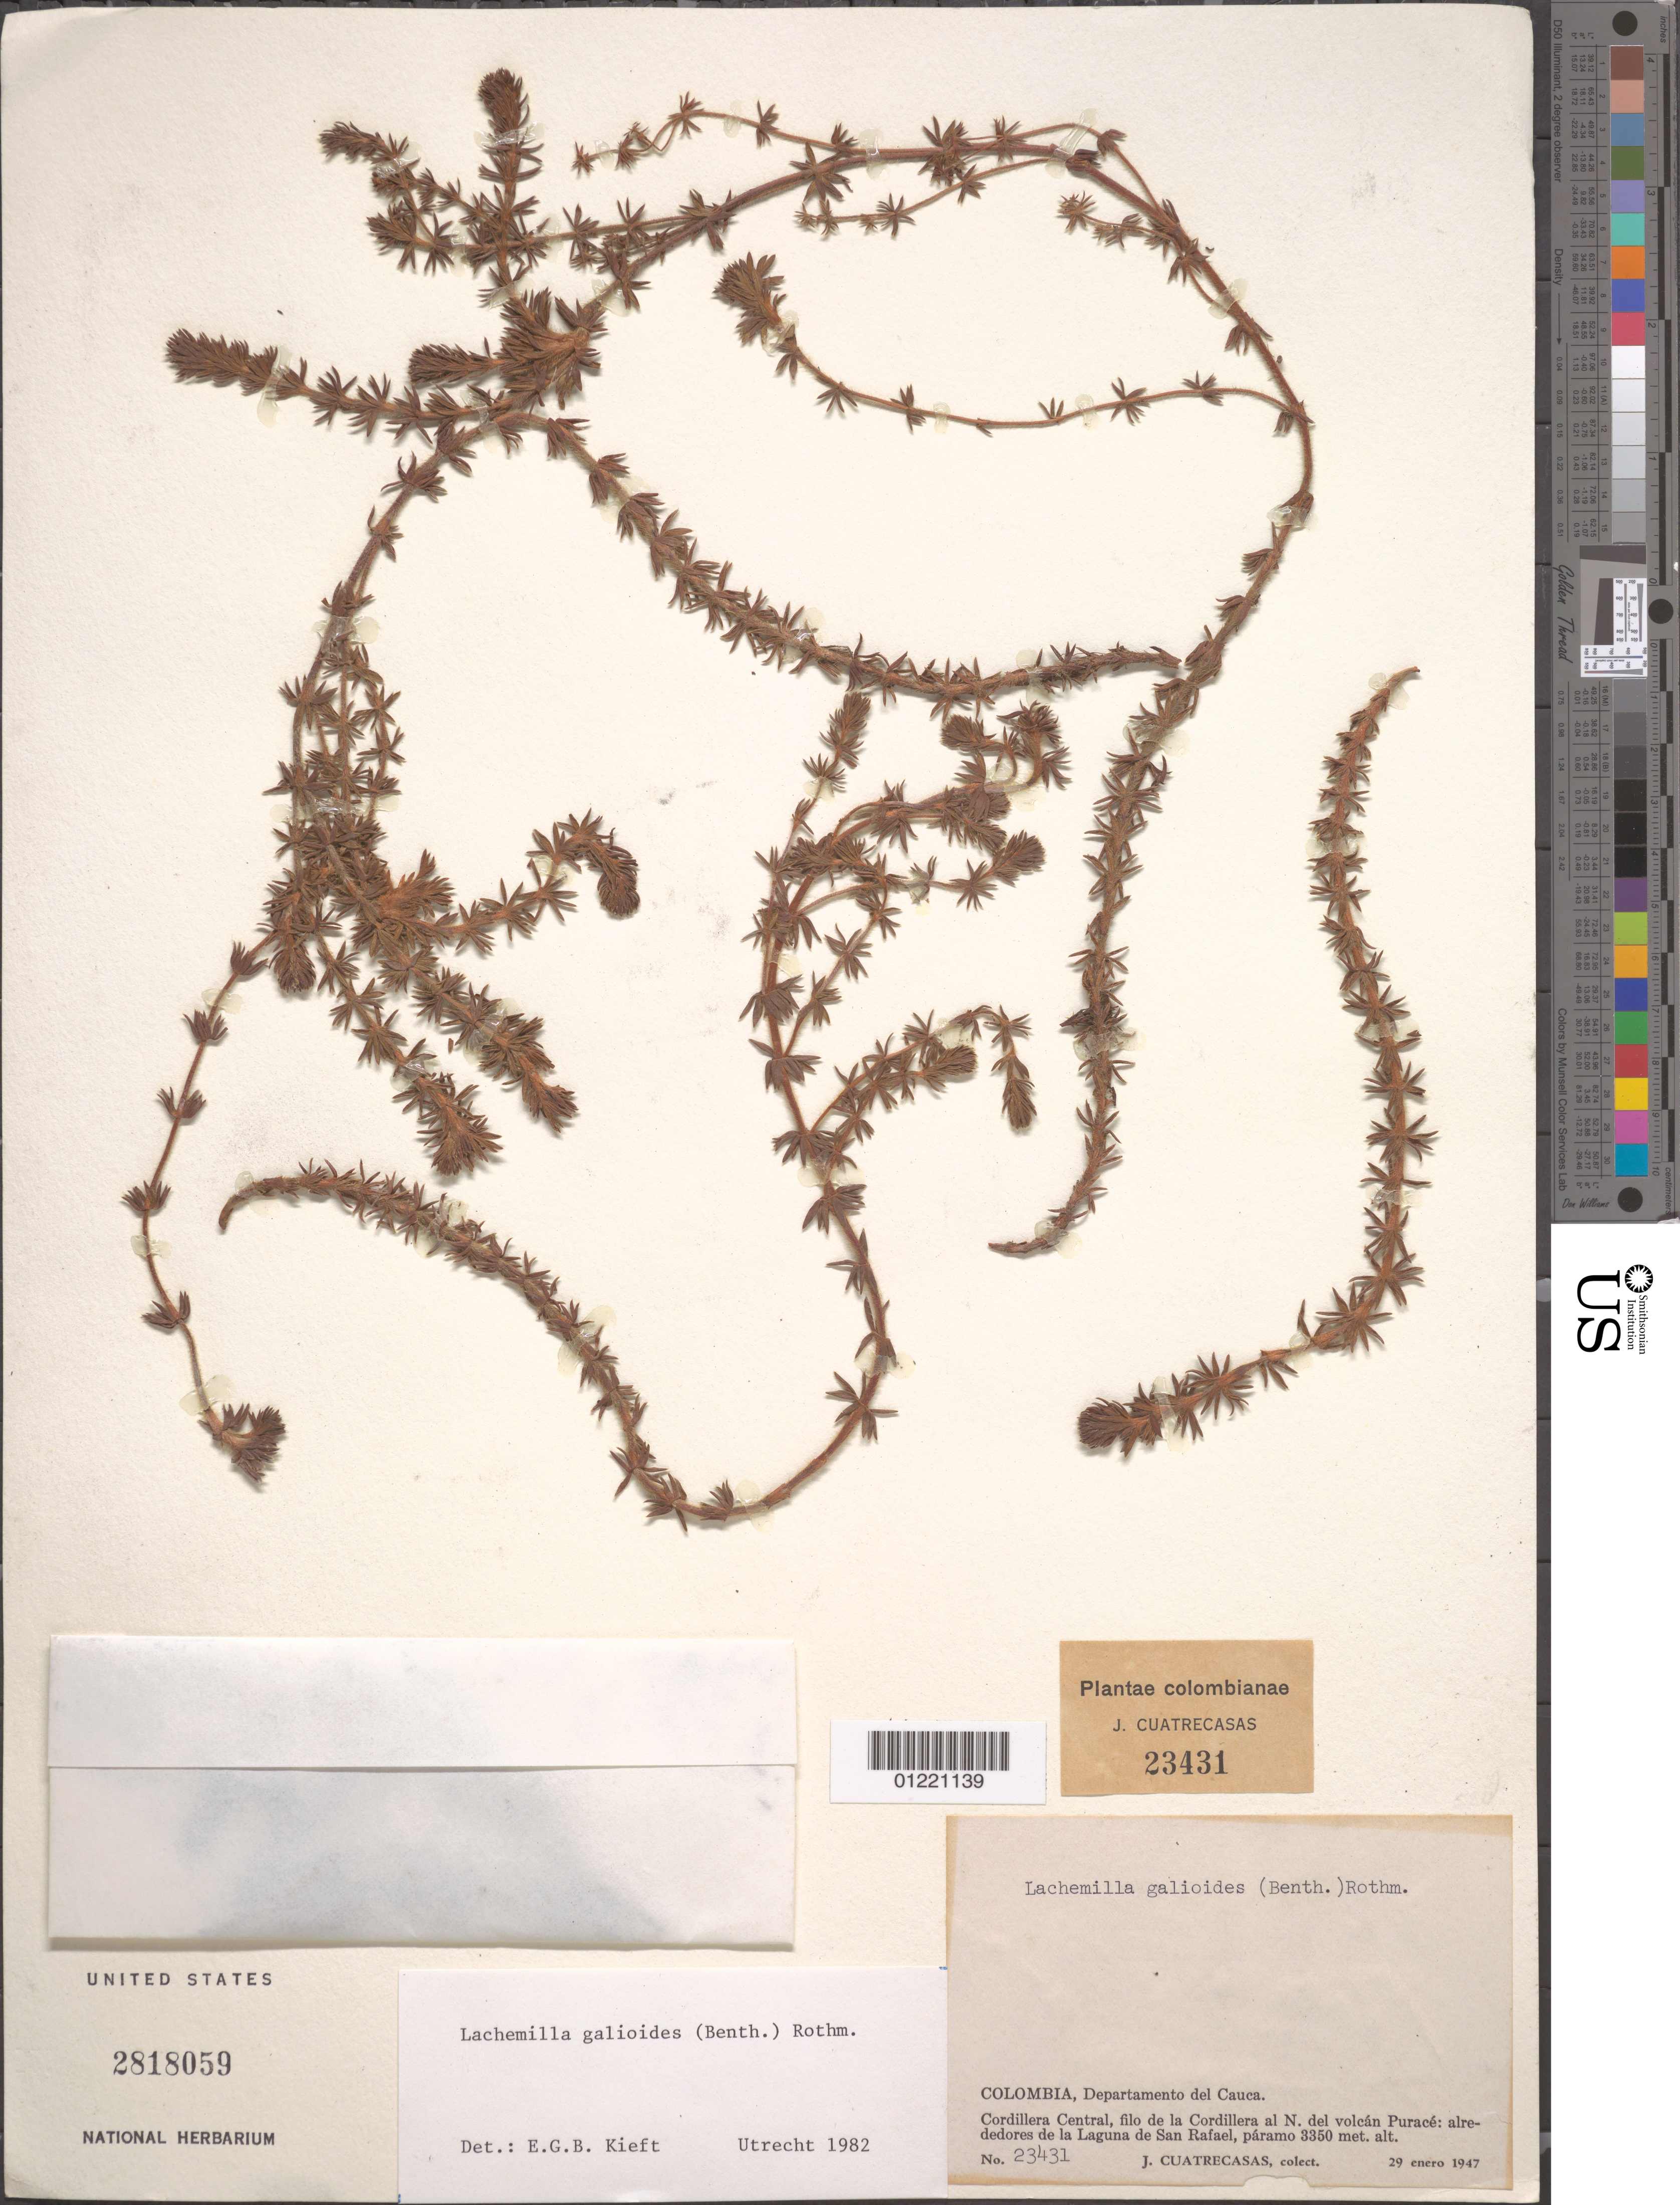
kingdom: Plantae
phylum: Tracheophyta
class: Magnoliopsida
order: Rosales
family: Rosaceae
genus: Lachemilla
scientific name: Lachemilla galioides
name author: (Benth.) Rothm.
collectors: J. Cuatrecasas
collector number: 23431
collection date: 1947-01-29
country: Colombia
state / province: Cauca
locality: Cordillera Central, filo de la Cordillera al N. del volcán Puracé: alrededores de la Laguna de San Rafael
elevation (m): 3350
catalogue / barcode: US 2818059